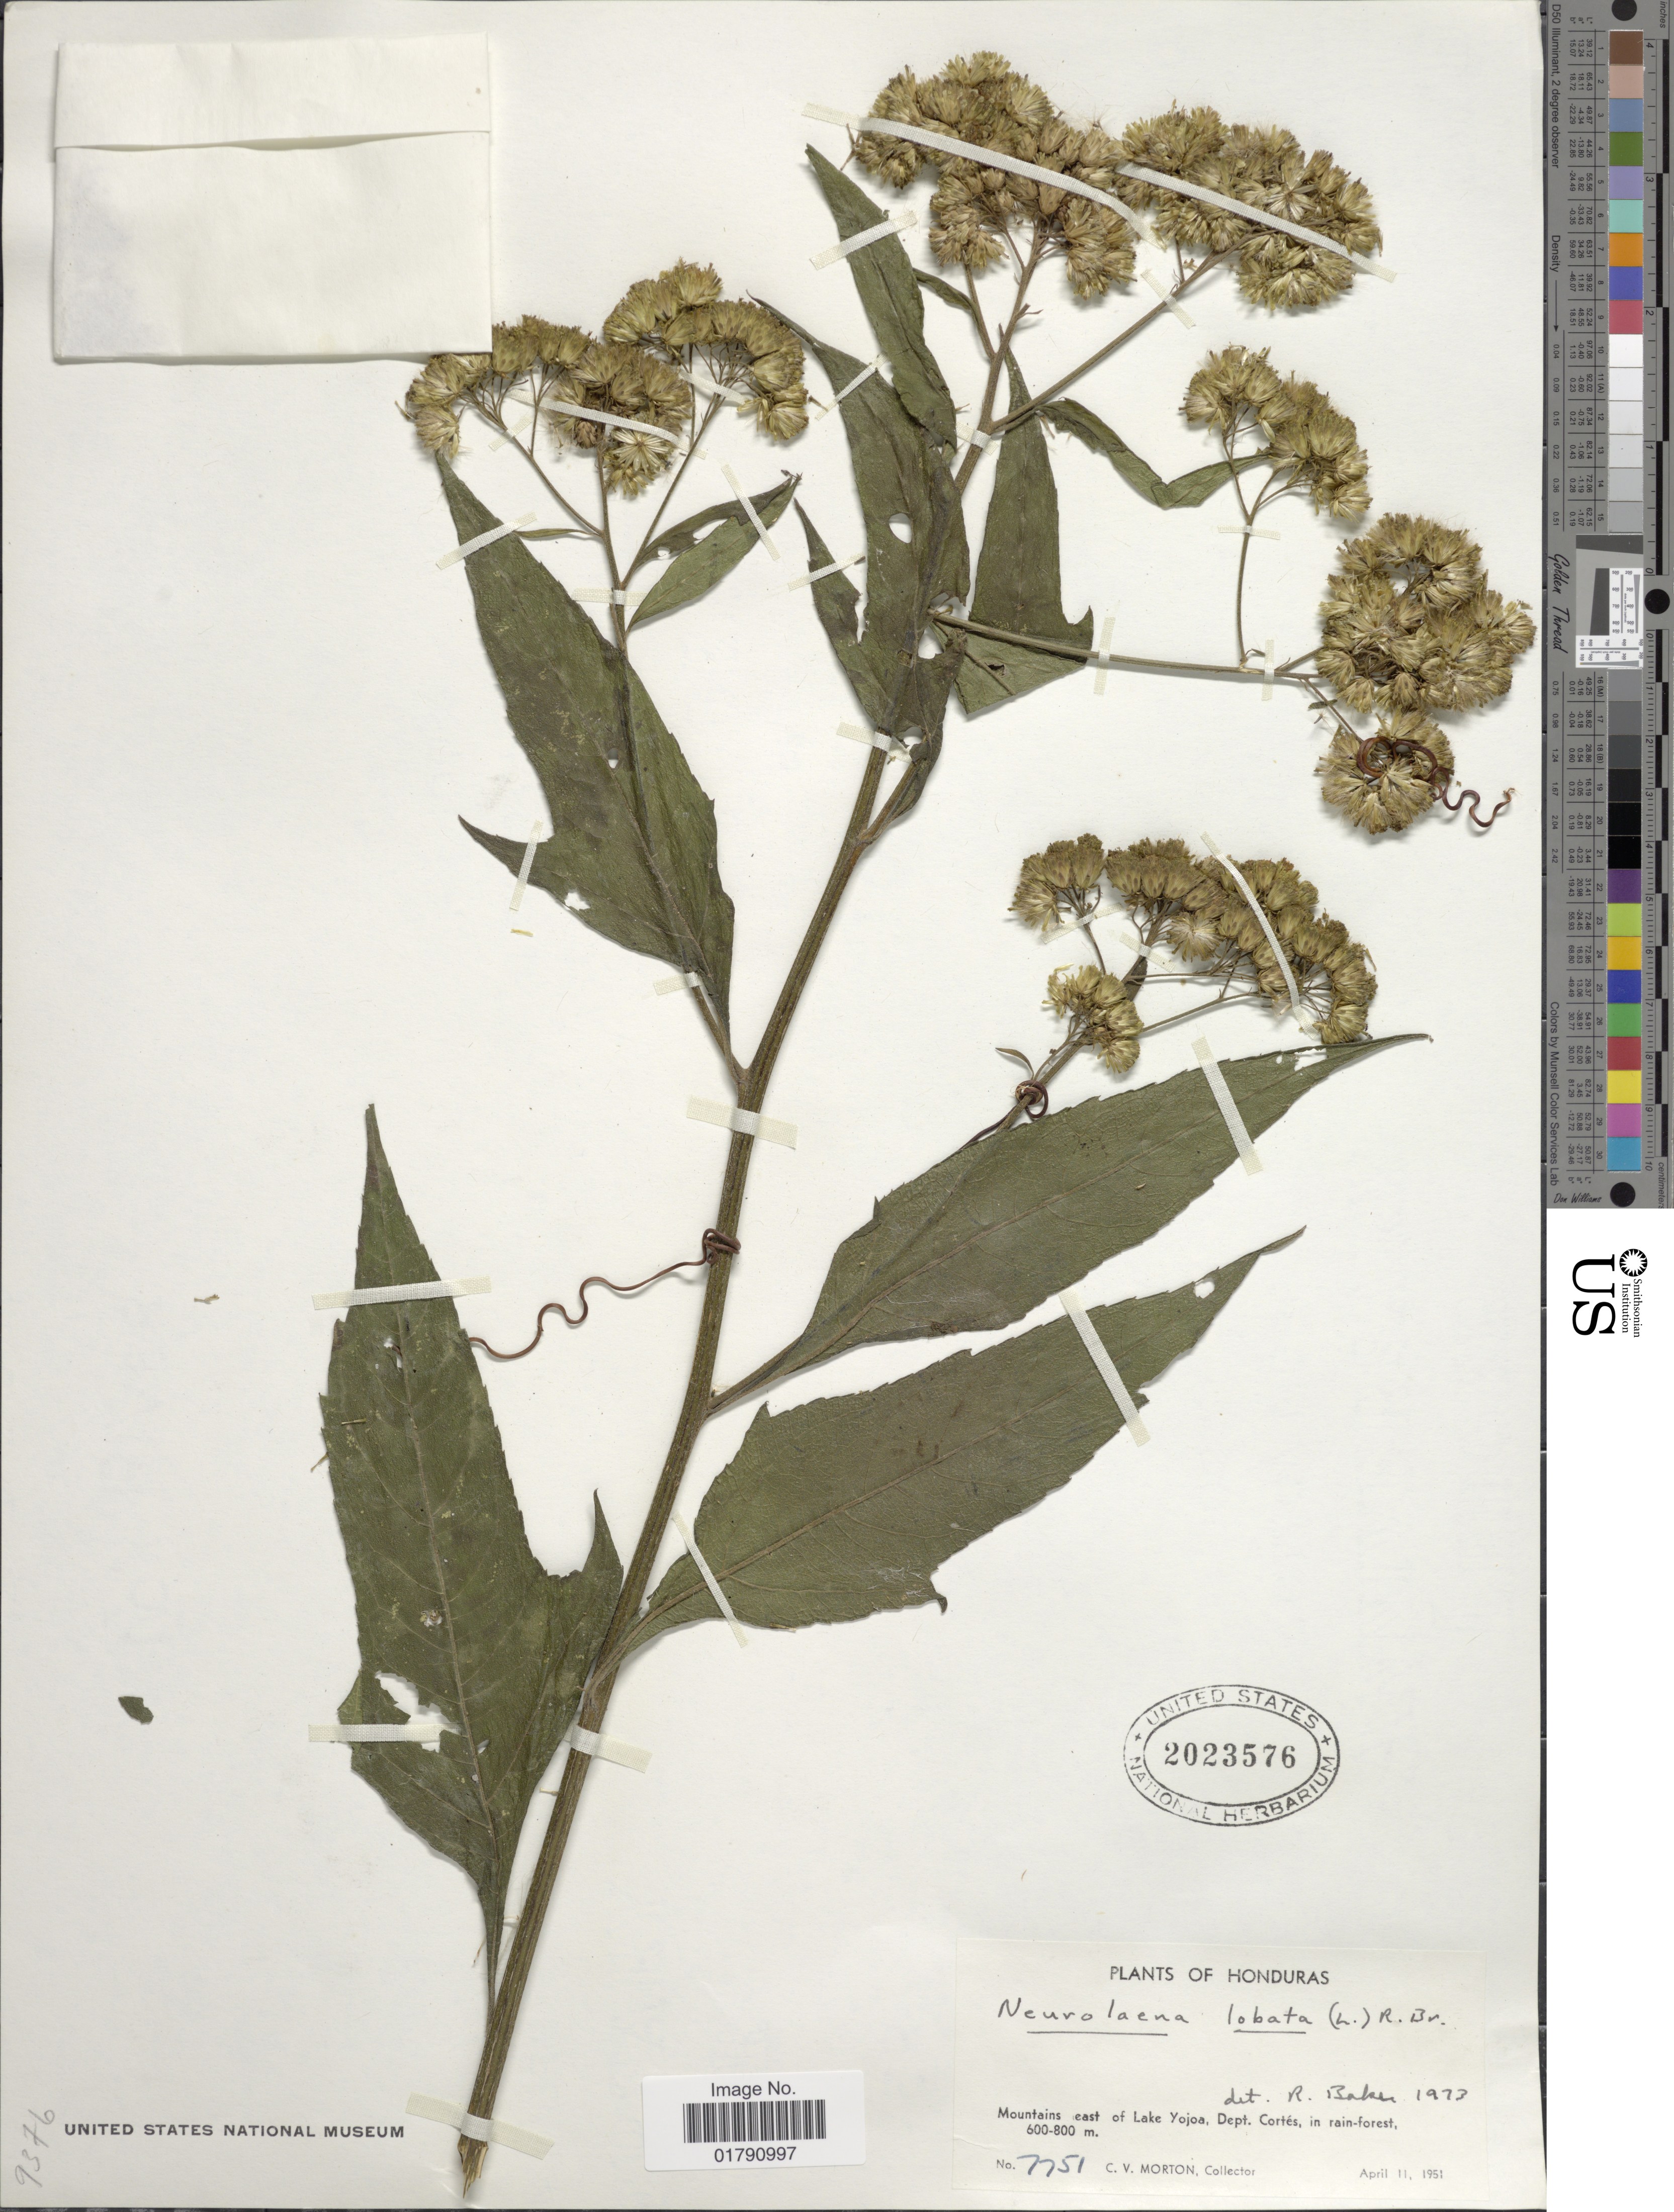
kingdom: Plantae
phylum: Tracheophyta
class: Magnoliopsida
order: Asterales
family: Asteraceae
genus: Neurolaena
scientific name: Neurolaena lobata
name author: (L.) R. Br. ex Cass.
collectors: C. V. Morton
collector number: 7751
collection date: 1951-04-11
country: Honduras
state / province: Cortés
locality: Mountains east of Lake Yojoa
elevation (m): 600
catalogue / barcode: US 2023576